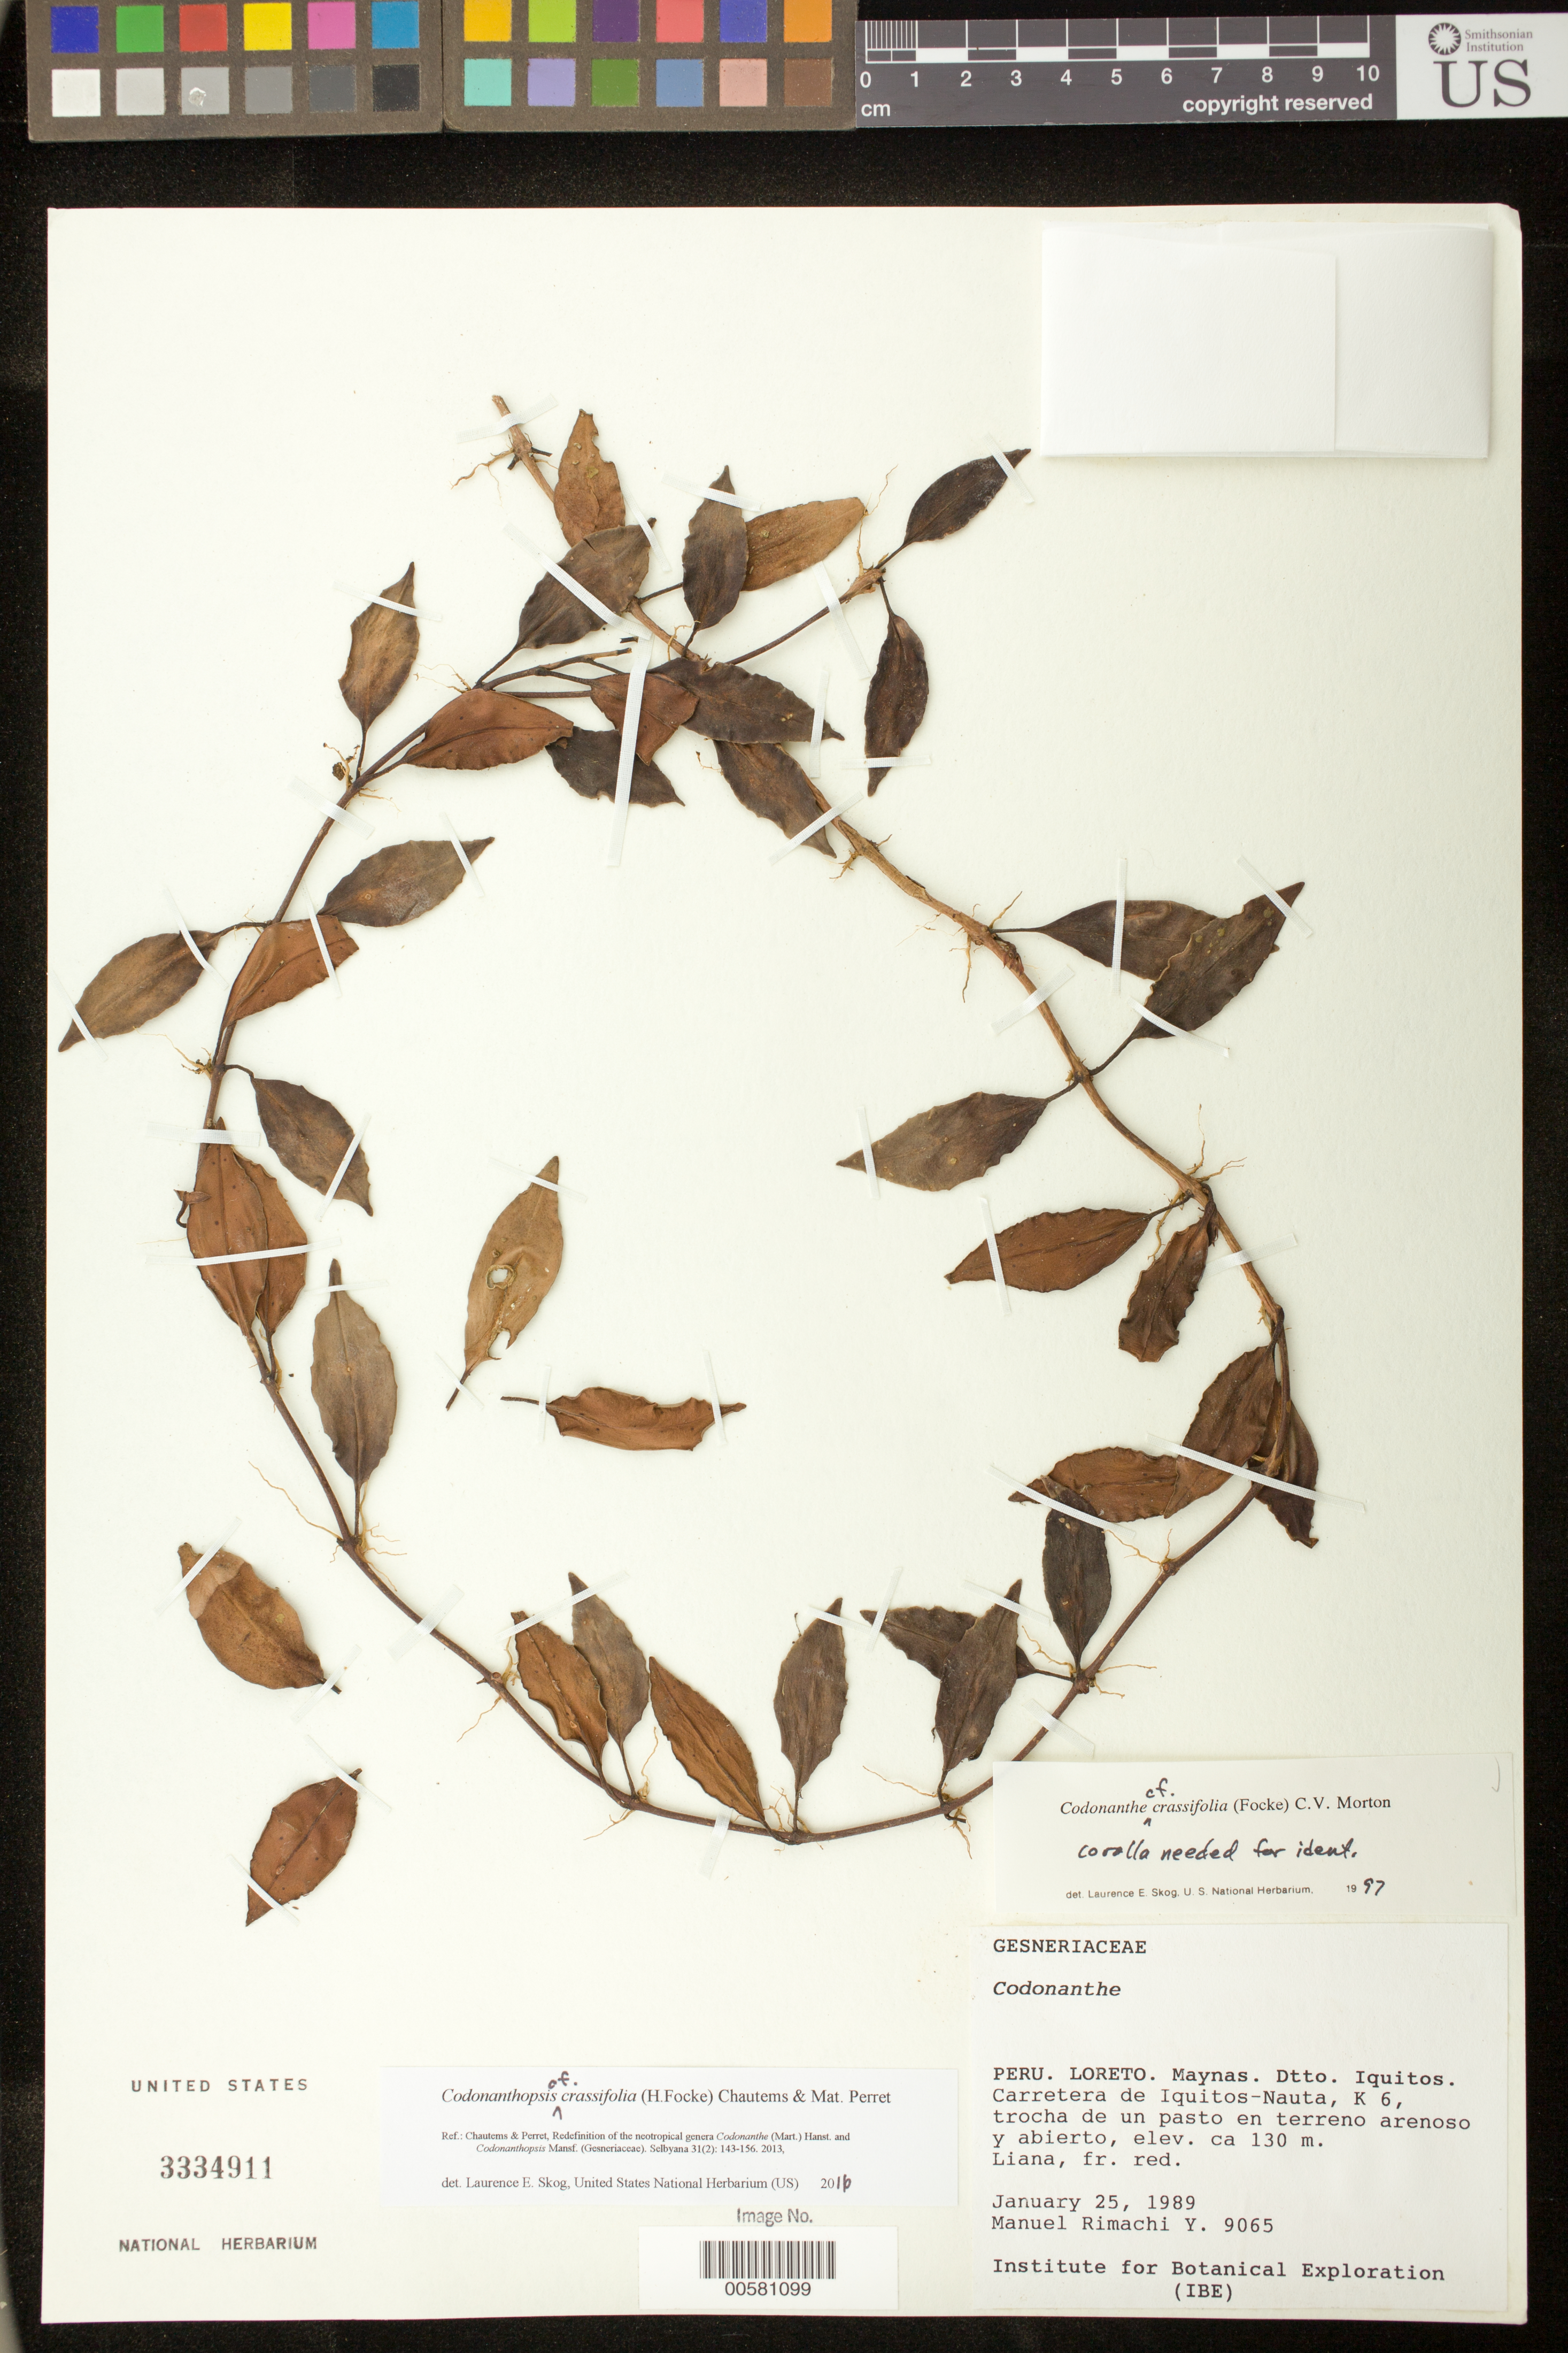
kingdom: Plantae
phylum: Tracheophyta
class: Magnoliopsida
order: Lamiales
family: Gesneriaceae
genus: Codonanthopsis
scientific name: Codonanthopsis crassifolia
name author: (H. Focke) Chautems & Mat.Perret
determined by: Skog, Laurence E.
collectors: M. Rimachi Y.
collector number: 9065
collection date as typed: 25 Jan 1989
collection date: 1989-01-25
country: Peru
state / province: Loreto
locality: Prov. Maynas, Dtto. Iquitos; Carretera de Iquitos - Nauta, K 6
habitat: trocha de un pasto en terreno arenoso y abierto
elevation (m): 130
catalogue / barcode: US 3334911-2